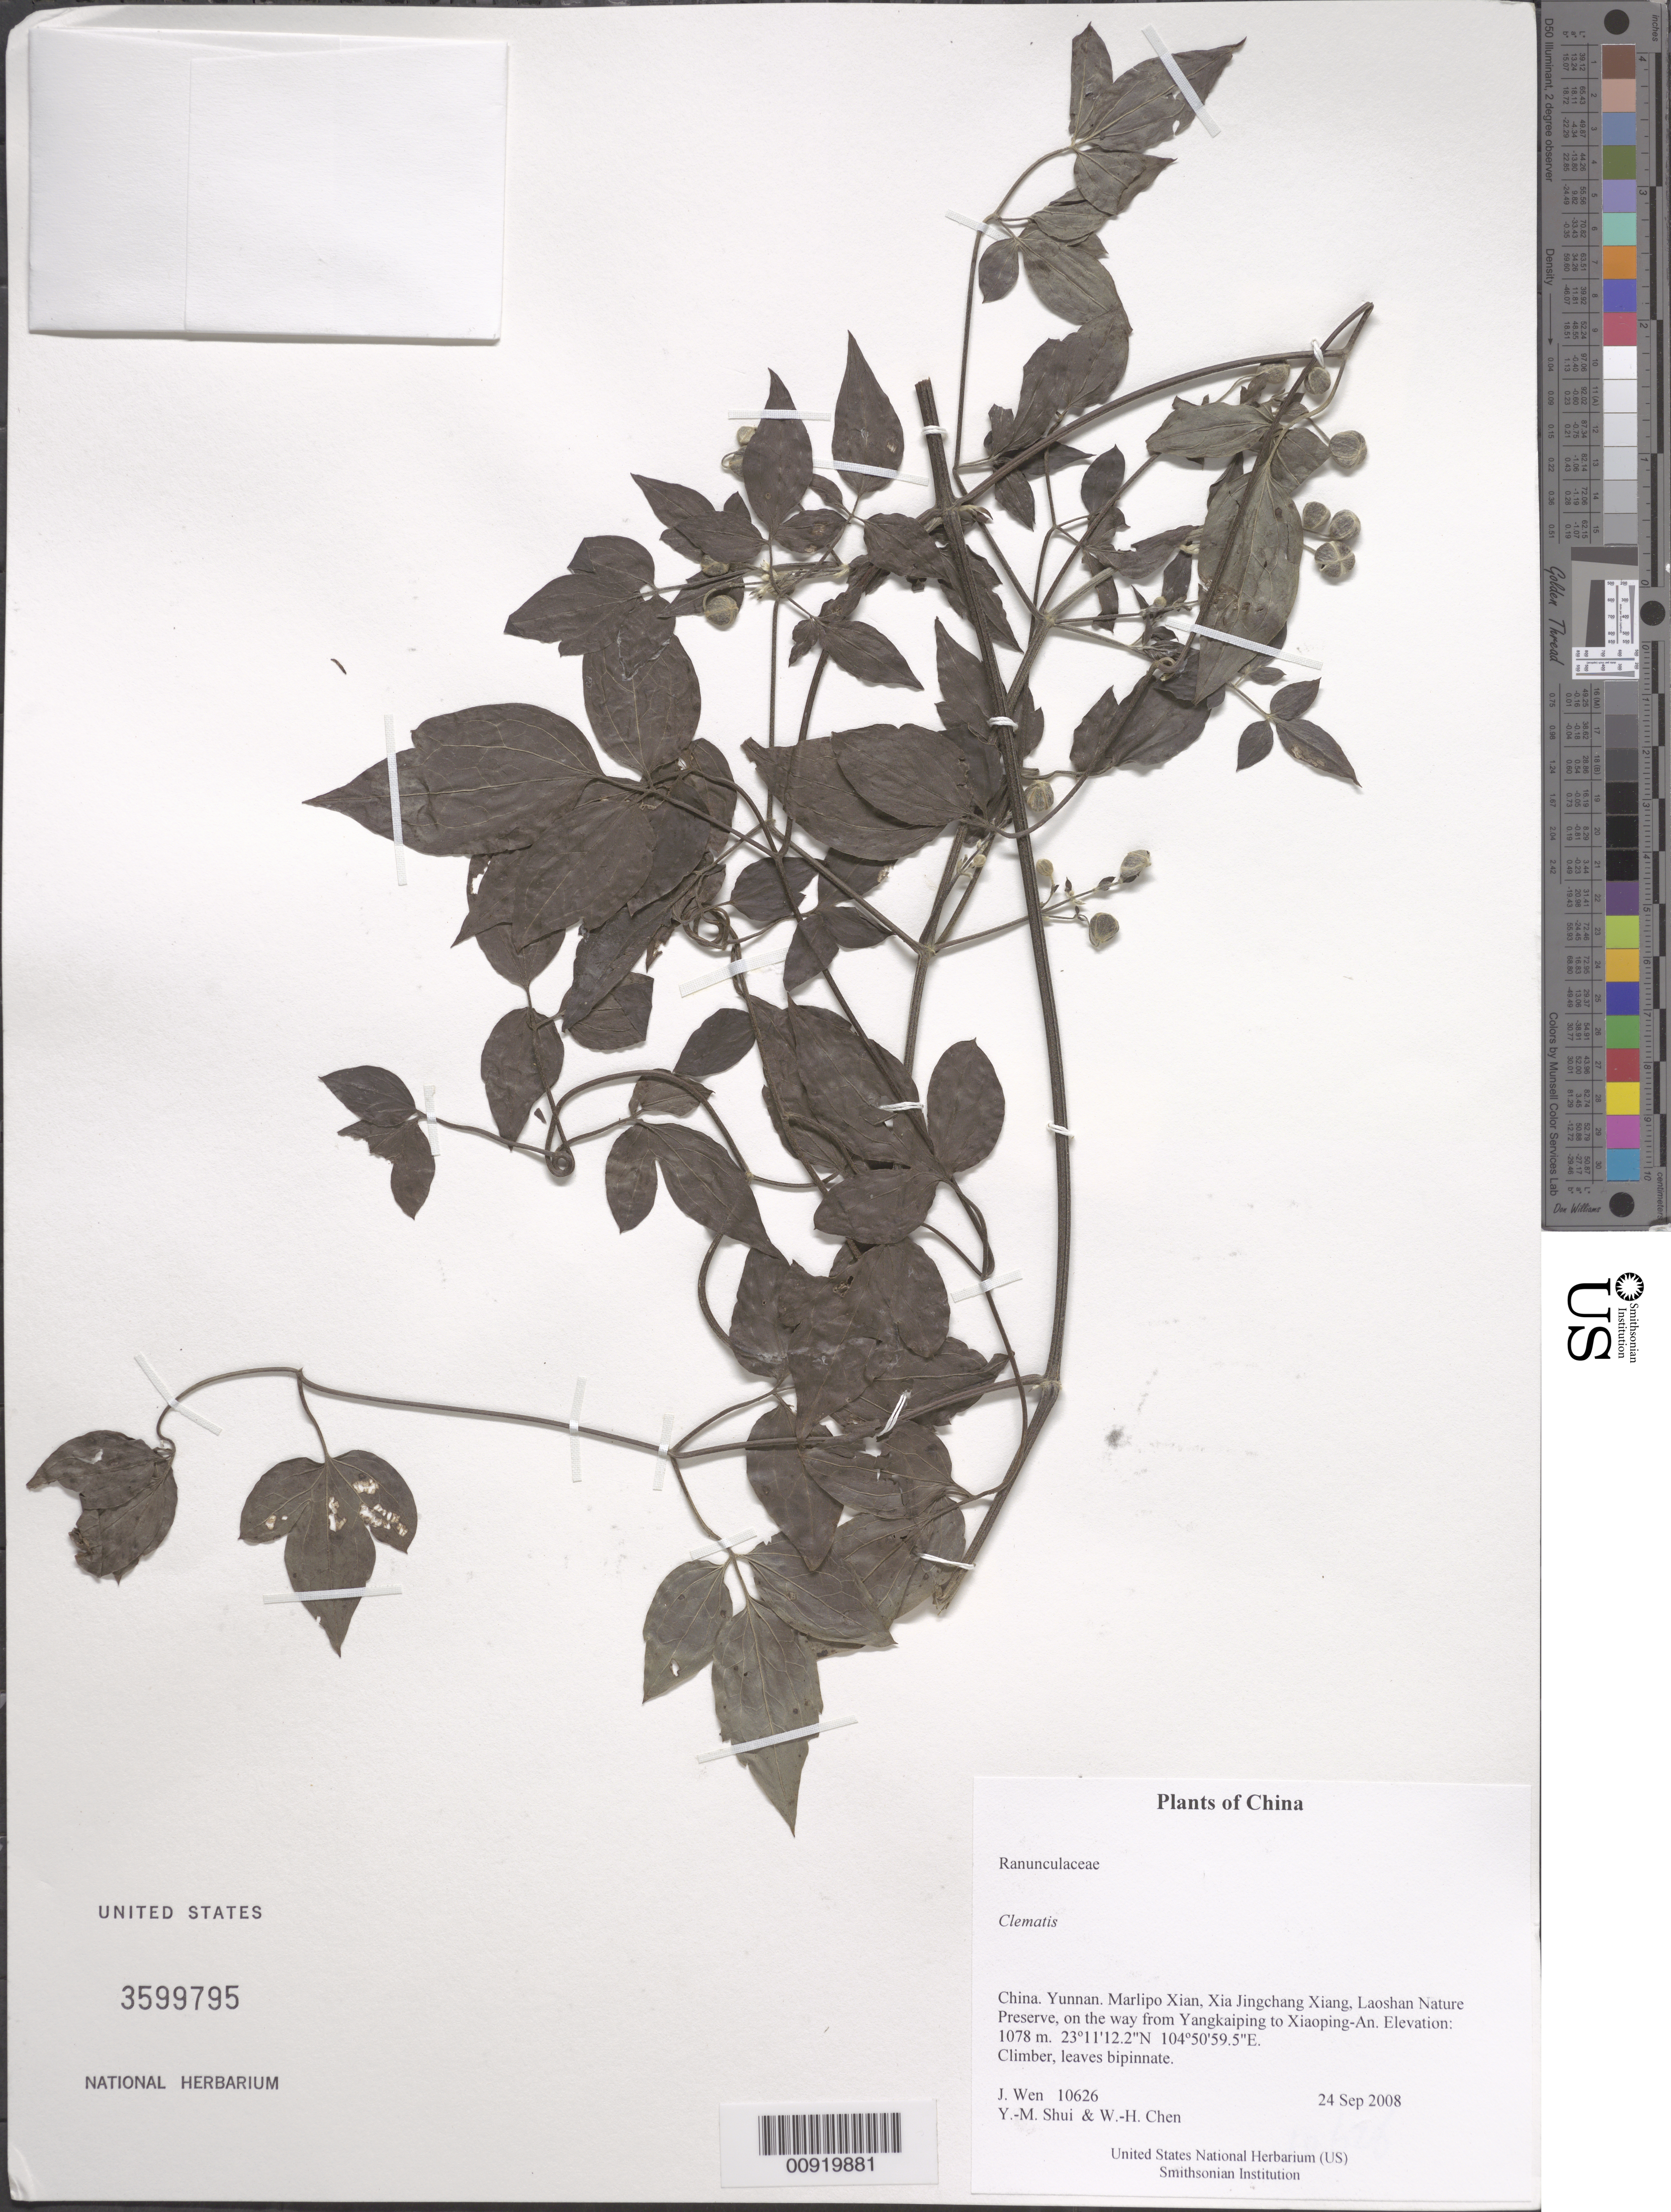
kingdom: Plantae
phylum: Tracheophyta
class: Magnoliopsida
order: Ranunculales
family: Ranunculaceae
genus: Clematis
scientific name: Clematis sp.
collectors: J. Wen, Y. Shui & W. Chen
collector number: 10626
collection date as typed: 24 Sep 2008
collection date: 2008-09-24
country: China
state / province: Yunnan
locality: Marlipo Xian, Xia Jingchang Xiang, Laoshan Nature Preserve, on the way from Yangkaiping to Xiaoping-An.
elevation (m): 1078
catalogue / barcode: US 3599795